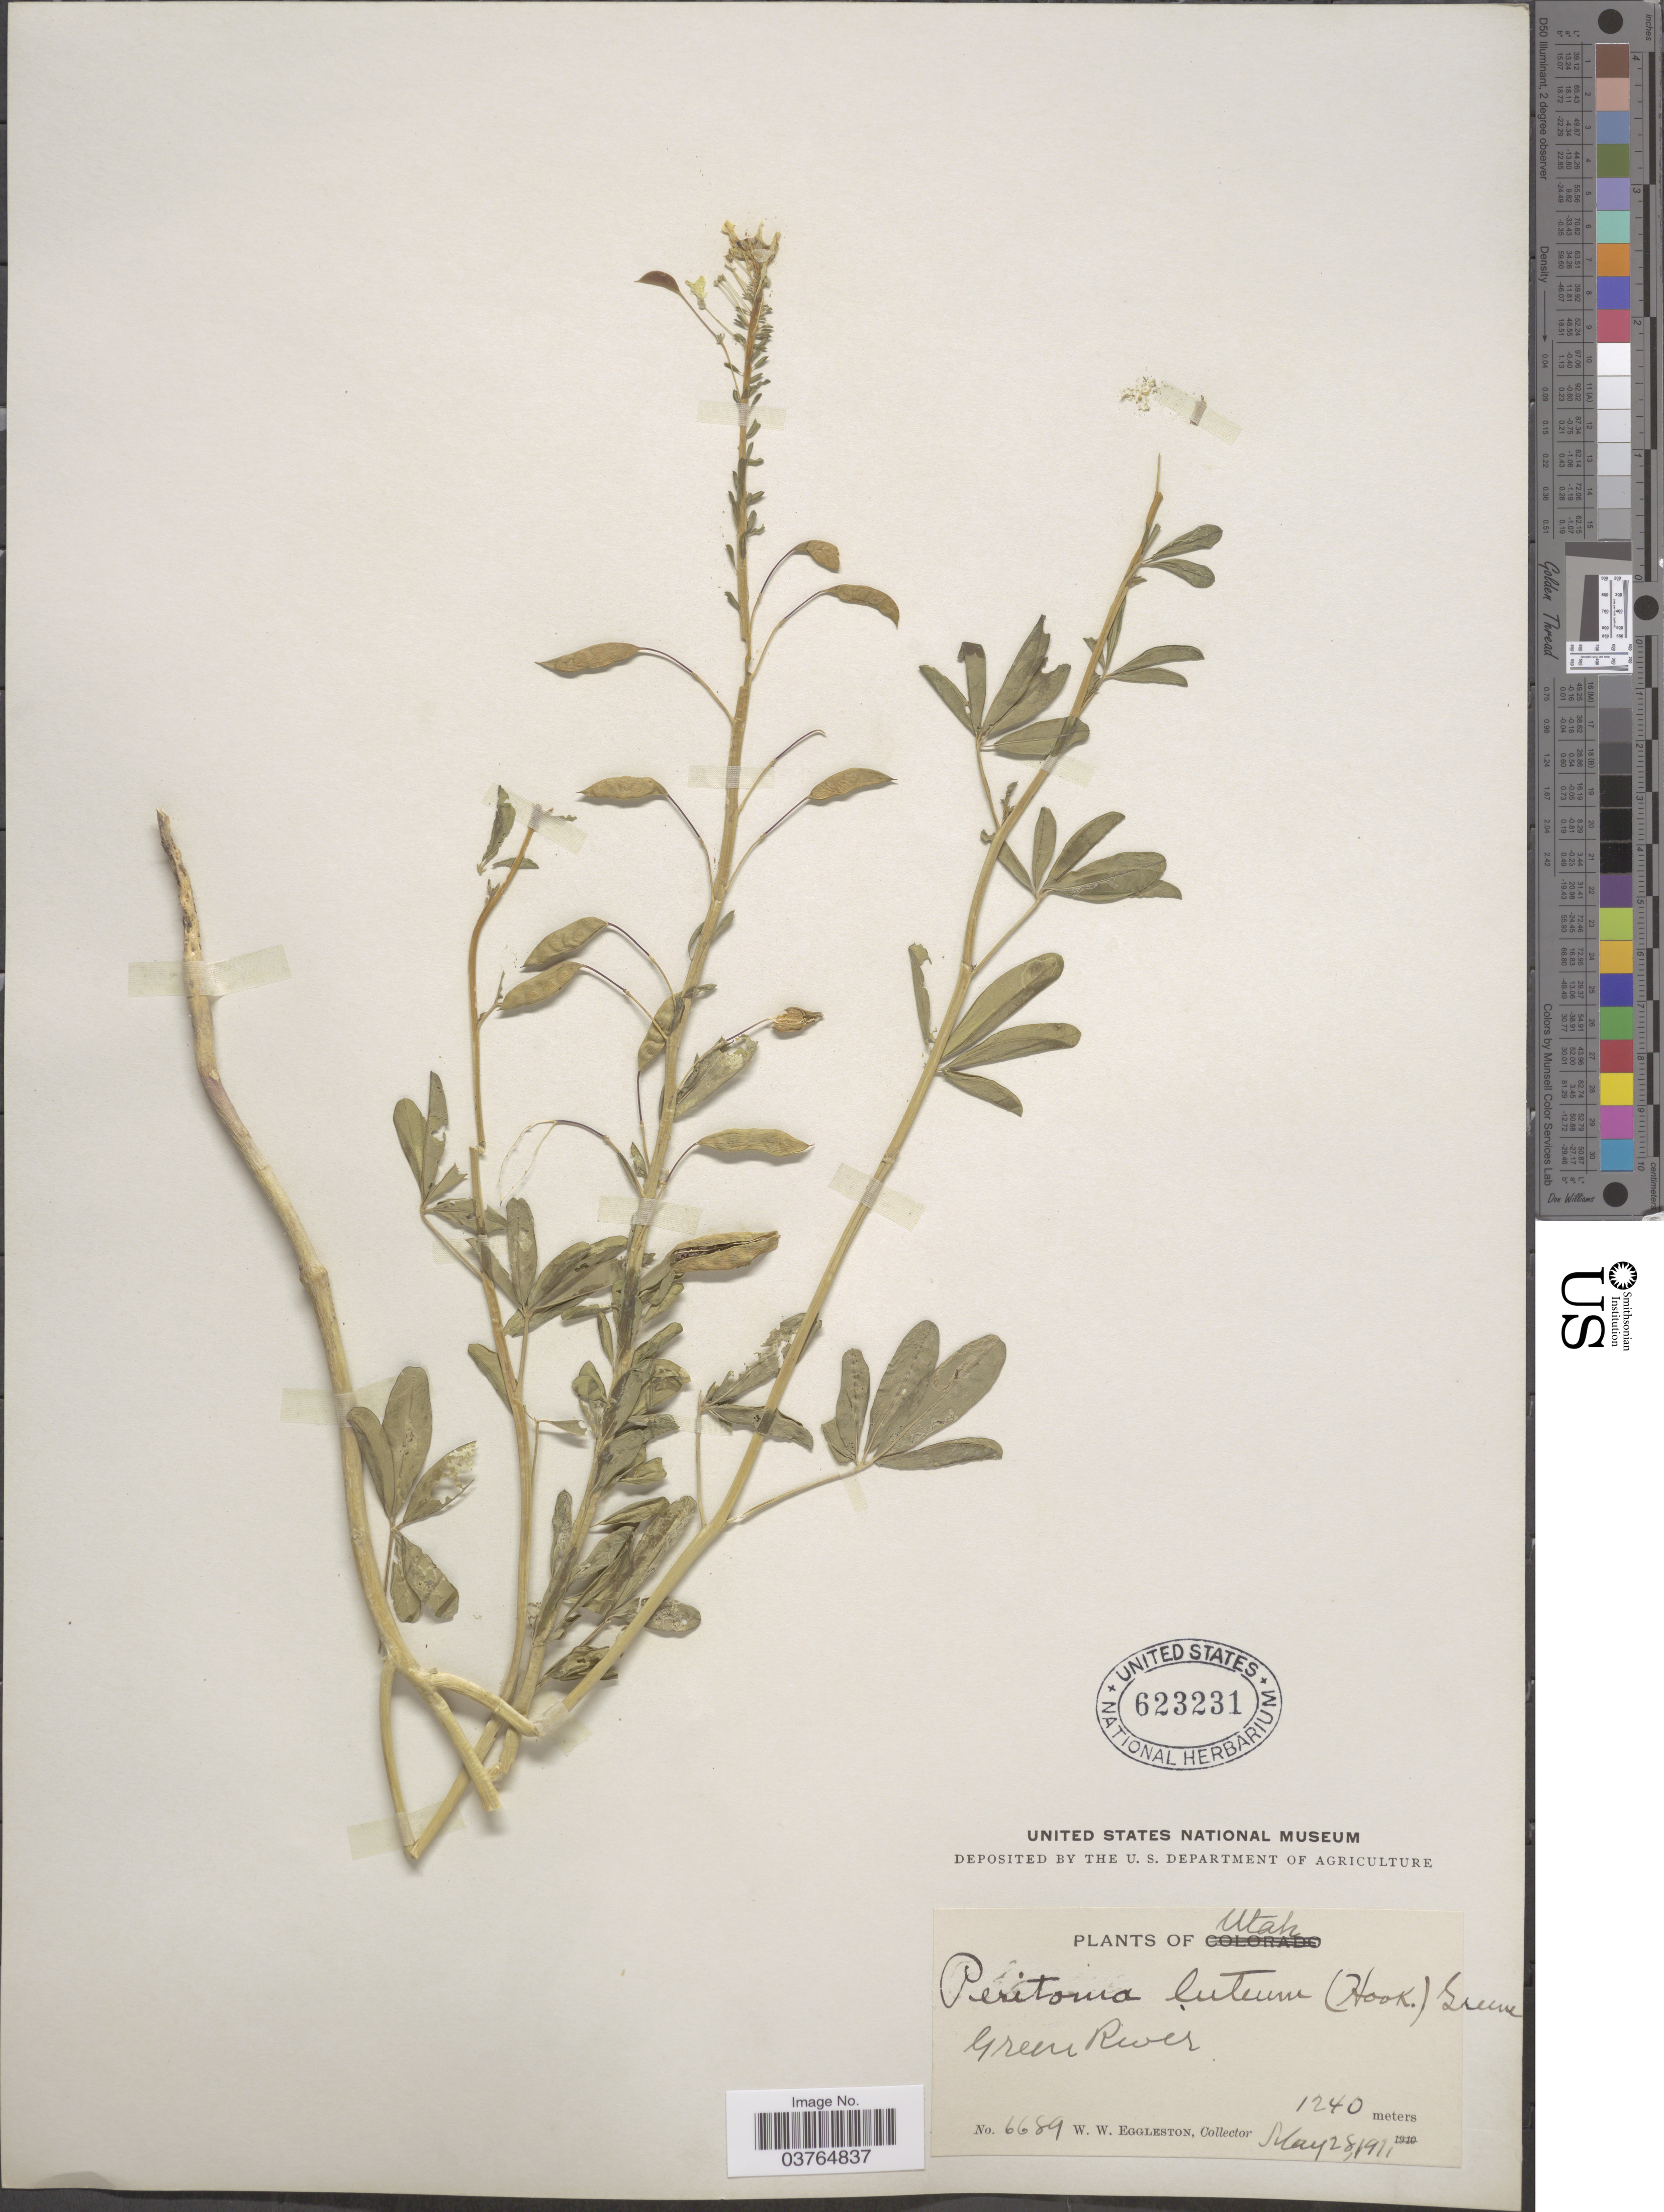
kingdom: Plantae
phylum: Tracheophyta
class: Magnoliopsida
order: Brassicales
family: Cleomaceae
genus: Cleomella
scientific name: Cleomella lutea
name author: (Hook.) Roalson & J.C. Hall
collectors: W. W. Eggleston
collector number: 6689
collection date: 1911-05-28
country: United States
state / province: Utah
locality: Green River.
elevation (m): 1240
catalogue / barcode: US 623231